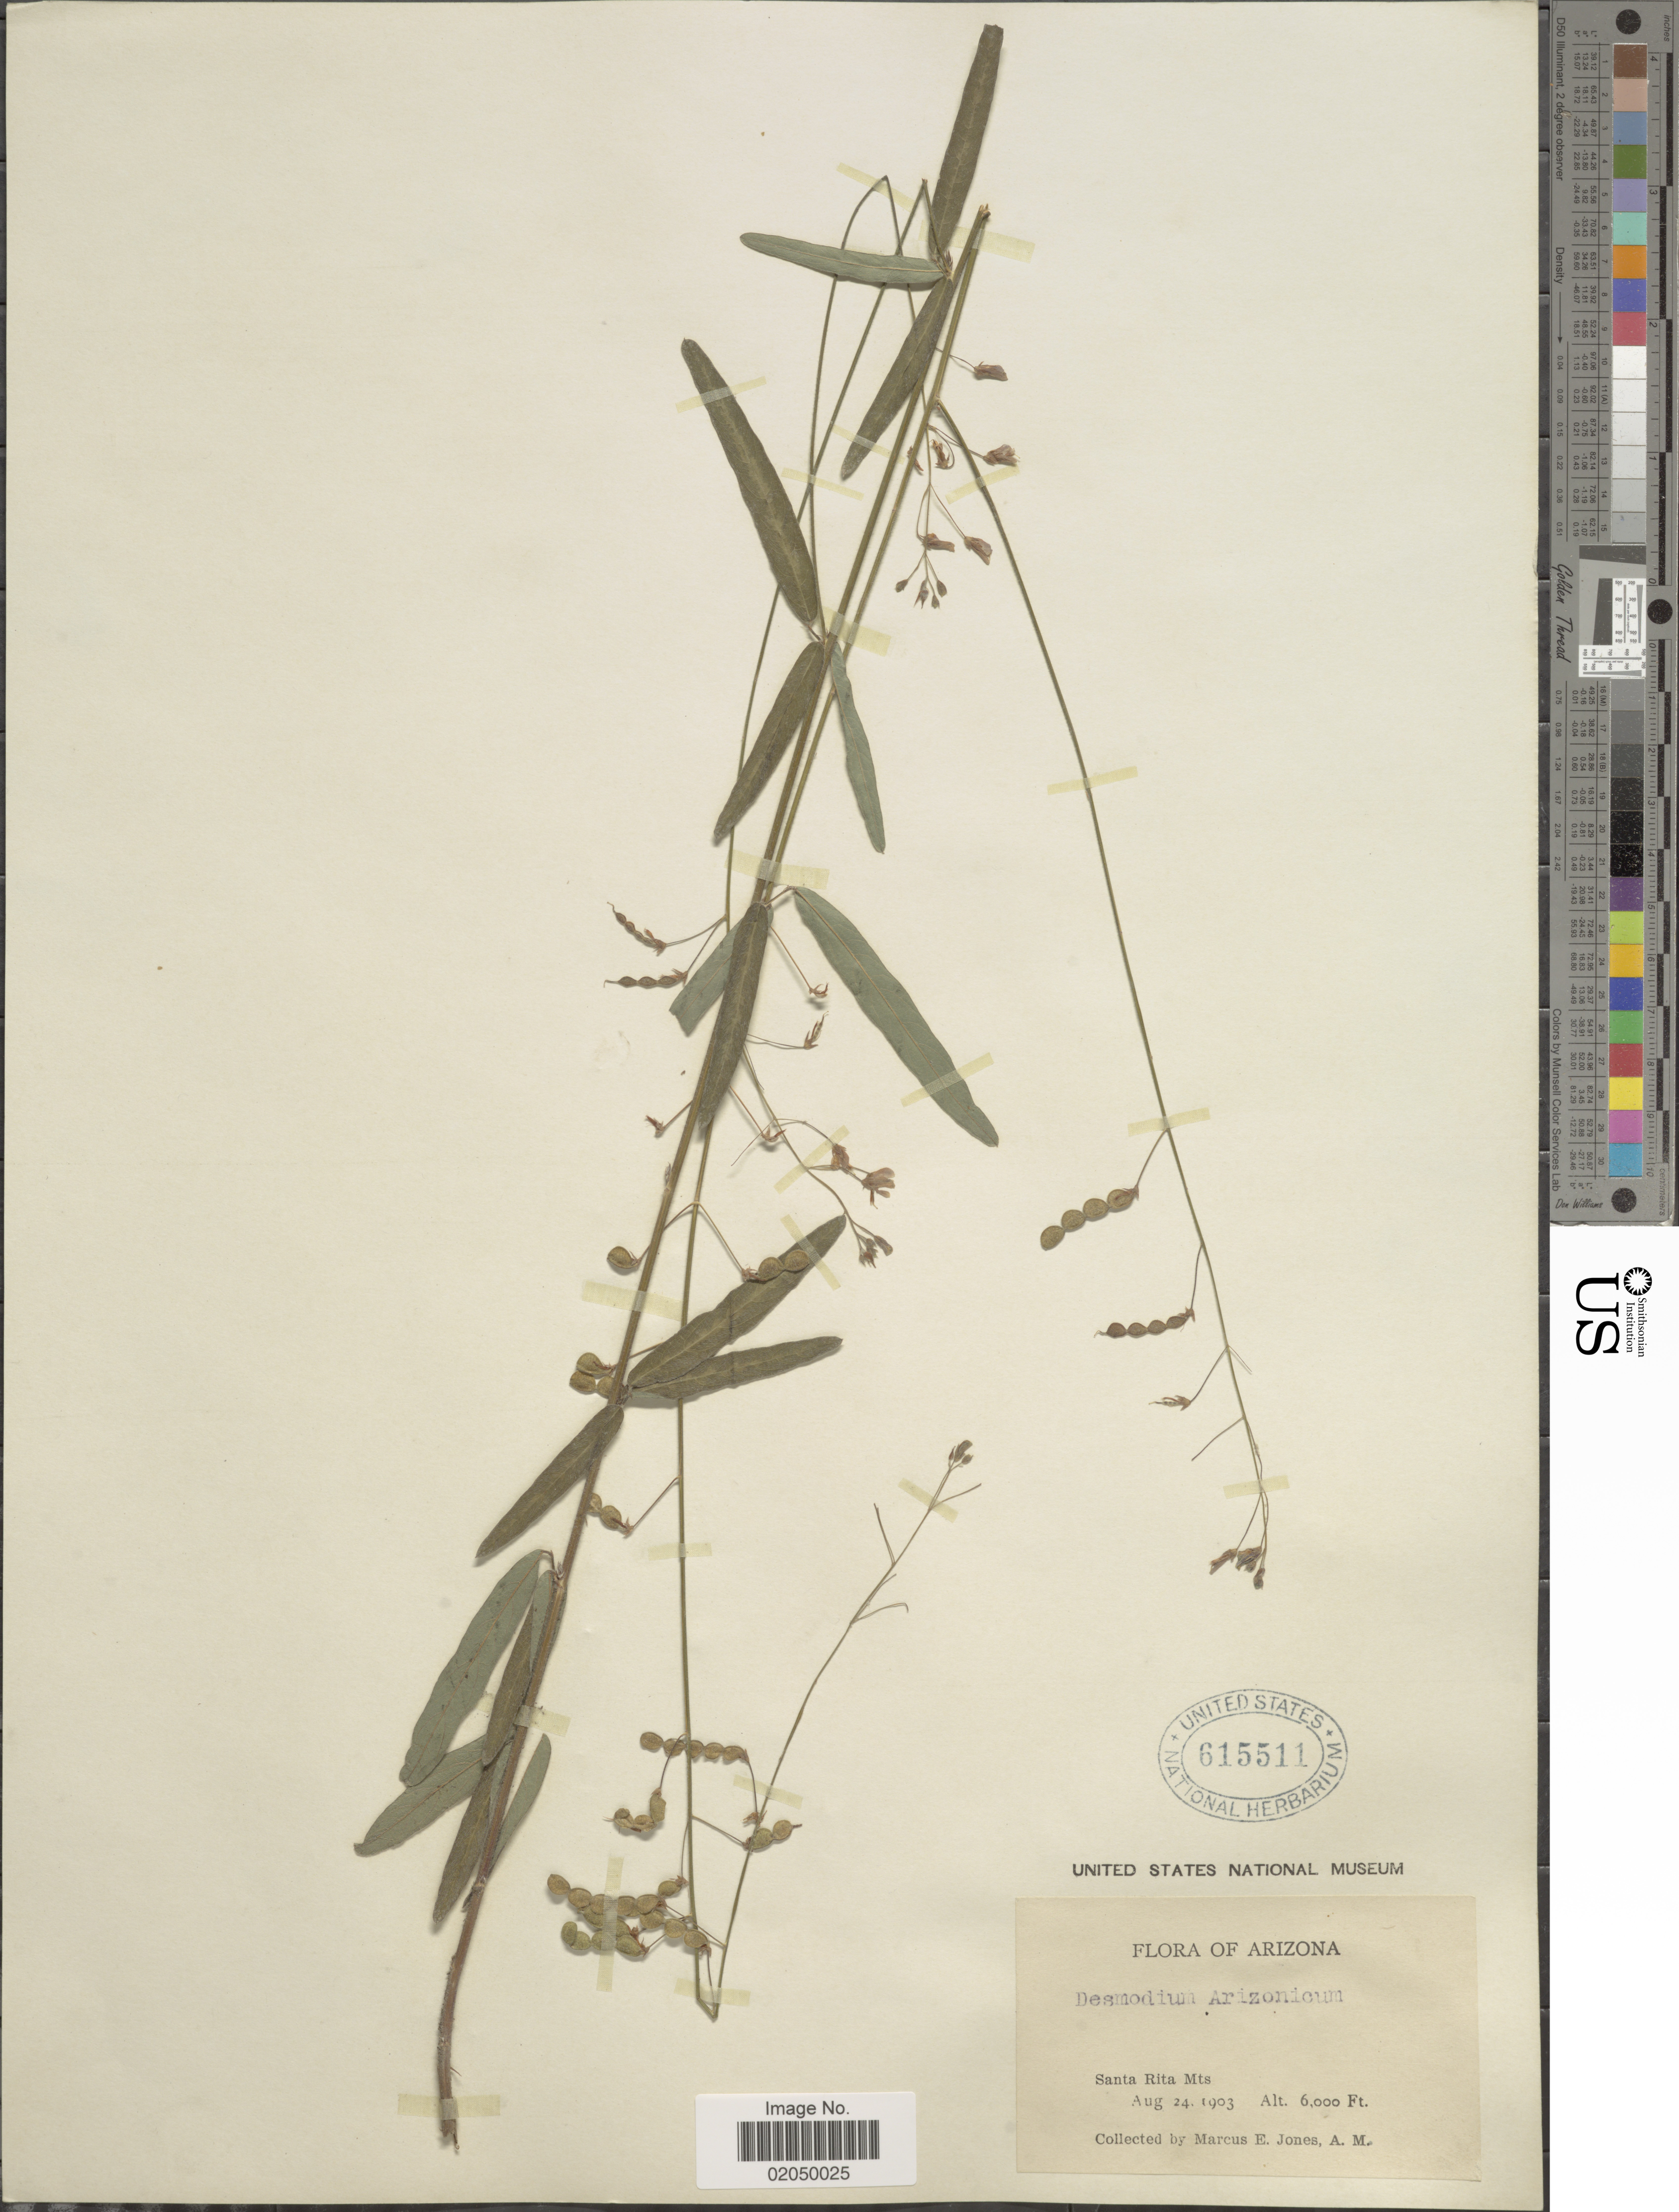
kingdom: Plantae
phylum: Tracheophyta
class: Magnoliopsida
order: Fabales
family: Fabaceae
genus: Desmodium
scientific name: Desmodium arizonicum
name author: S. Watson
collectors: M. E. Jones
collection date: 1903-08-24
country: United States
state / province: Arizona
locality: Santa Rita Mts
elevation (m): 1829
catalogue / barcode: US 615511